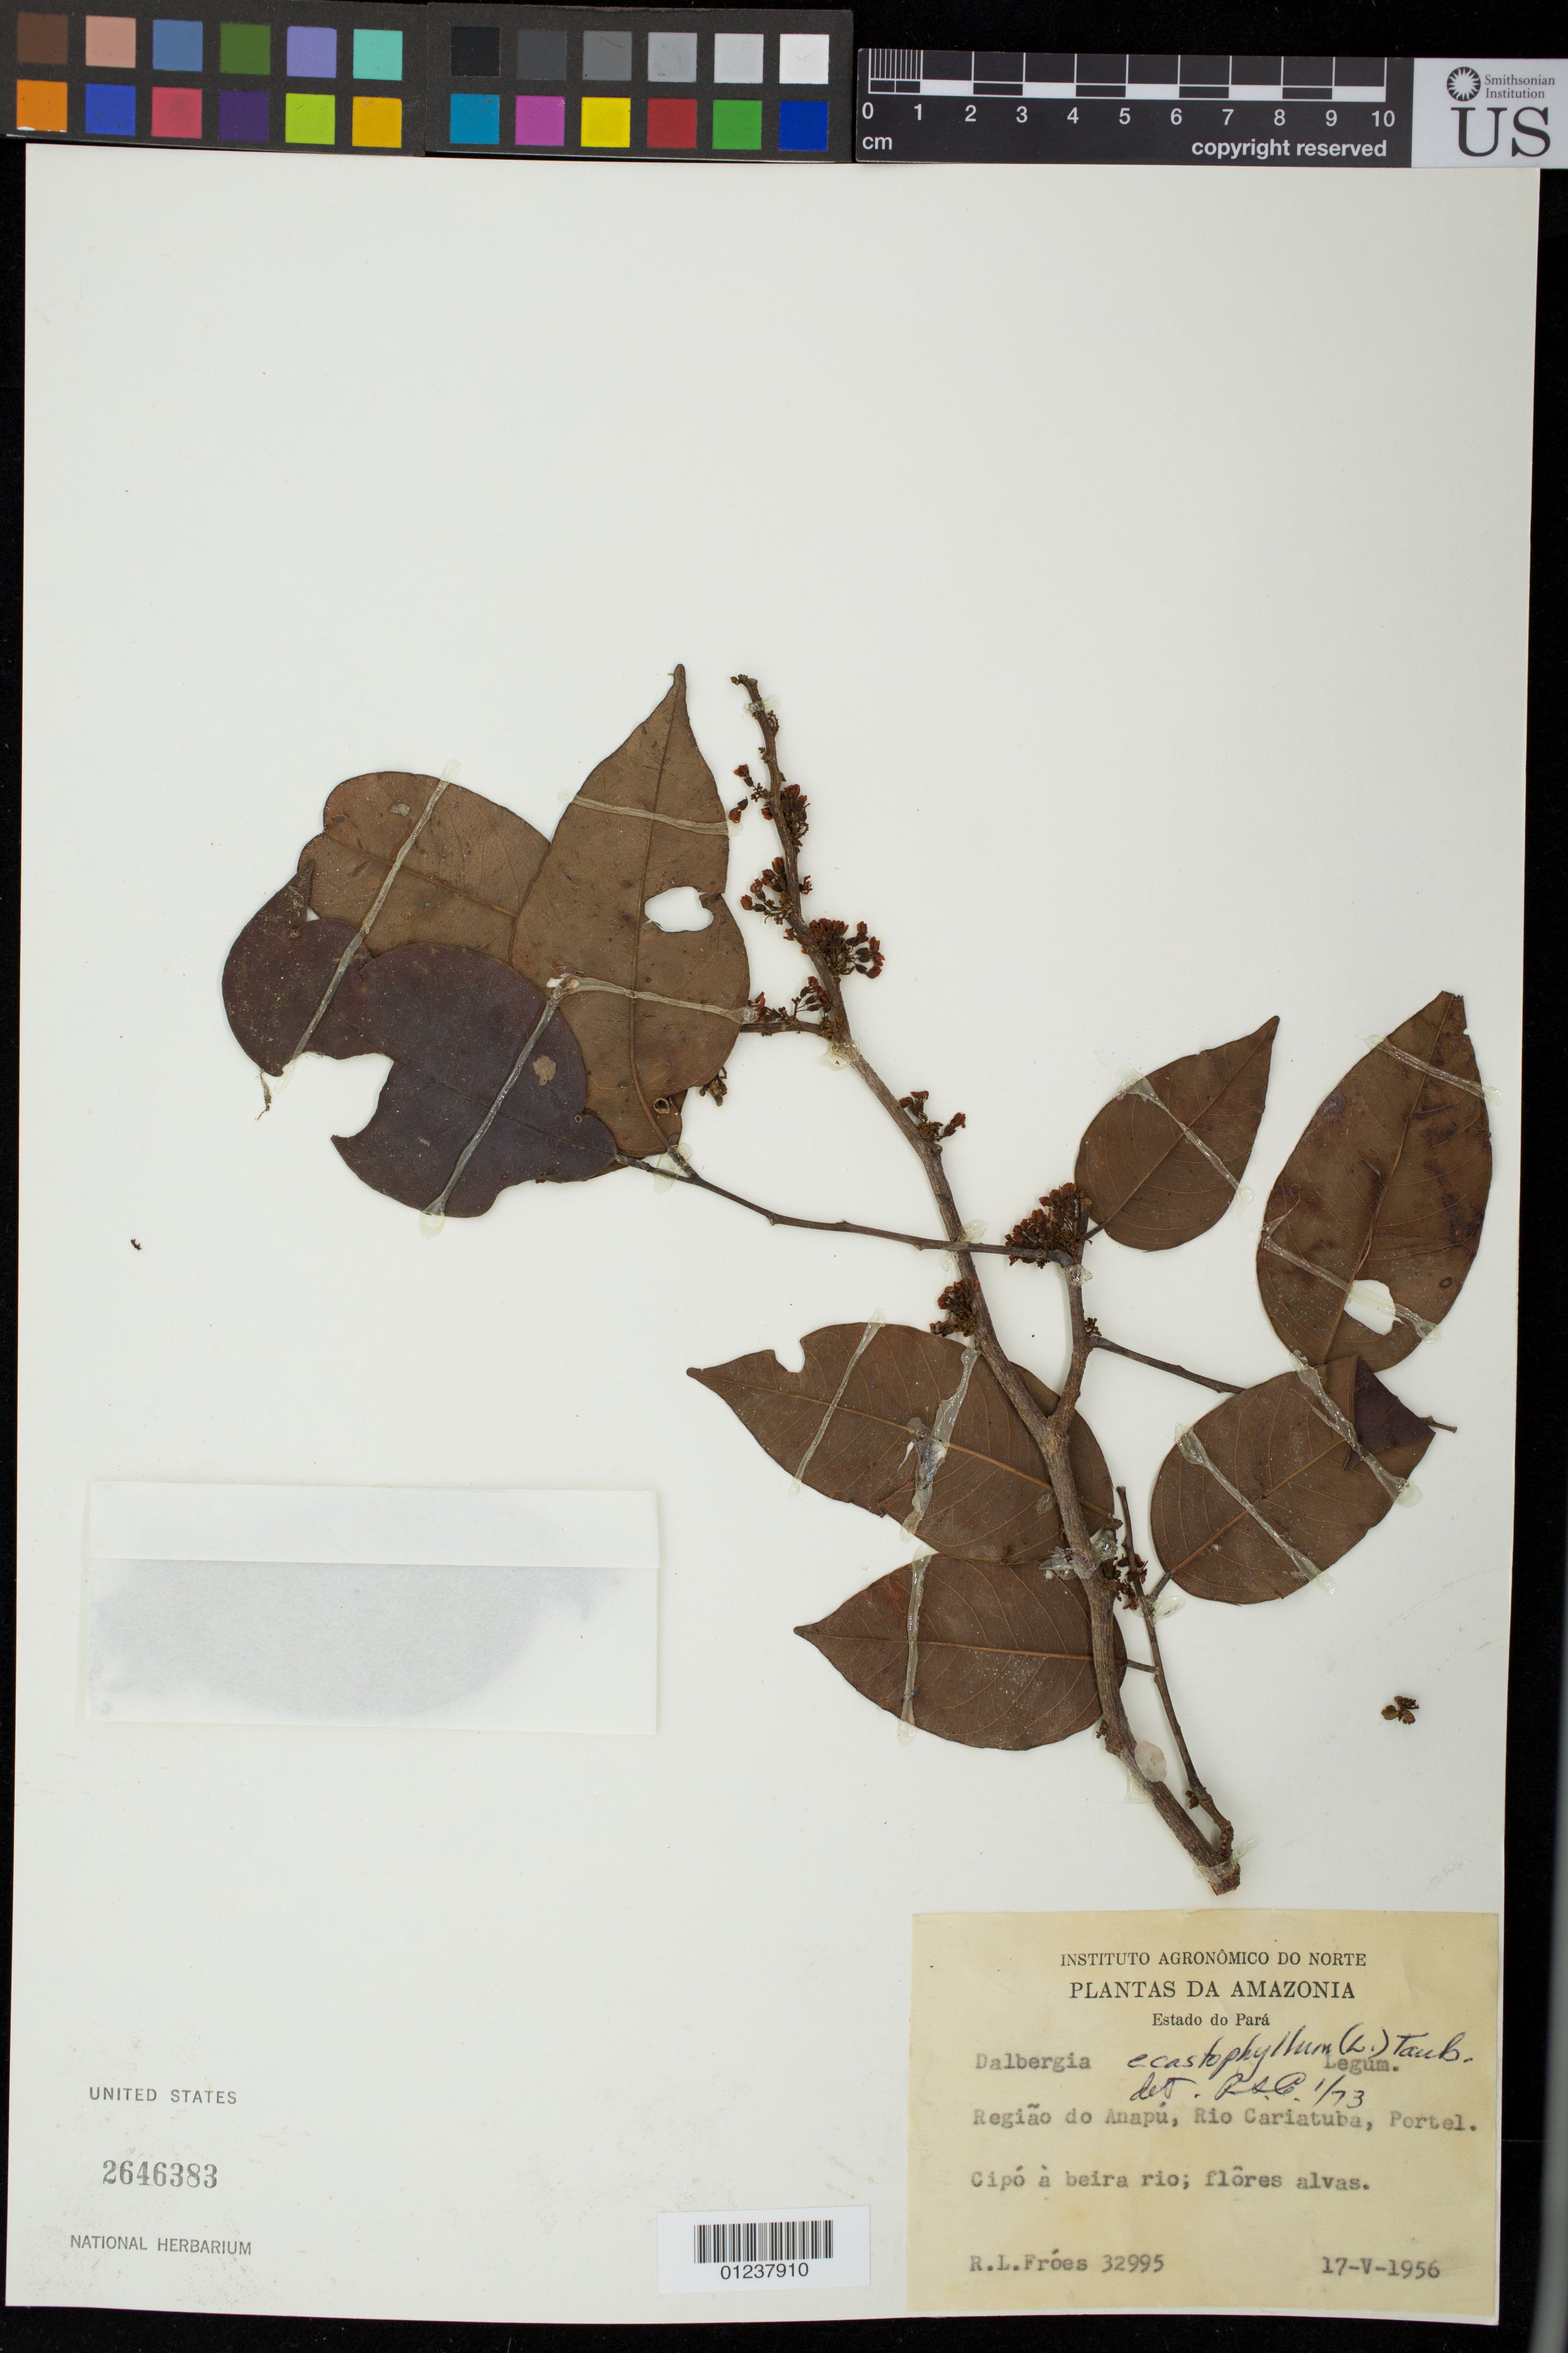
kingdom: Plantae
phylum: Tracheophyta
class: Magnoliopsida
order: Fabales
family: Fabaceae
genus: Dalbergia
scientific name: Dalbergia ecastaphyllum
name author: (L.) Taub.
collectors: R. L. Fróes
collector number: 32995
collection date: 1956-05-17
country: Brazil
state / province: Para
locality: Regiao do Anapu, Rio Cariatuba, Portel.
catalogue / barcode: US 2646383